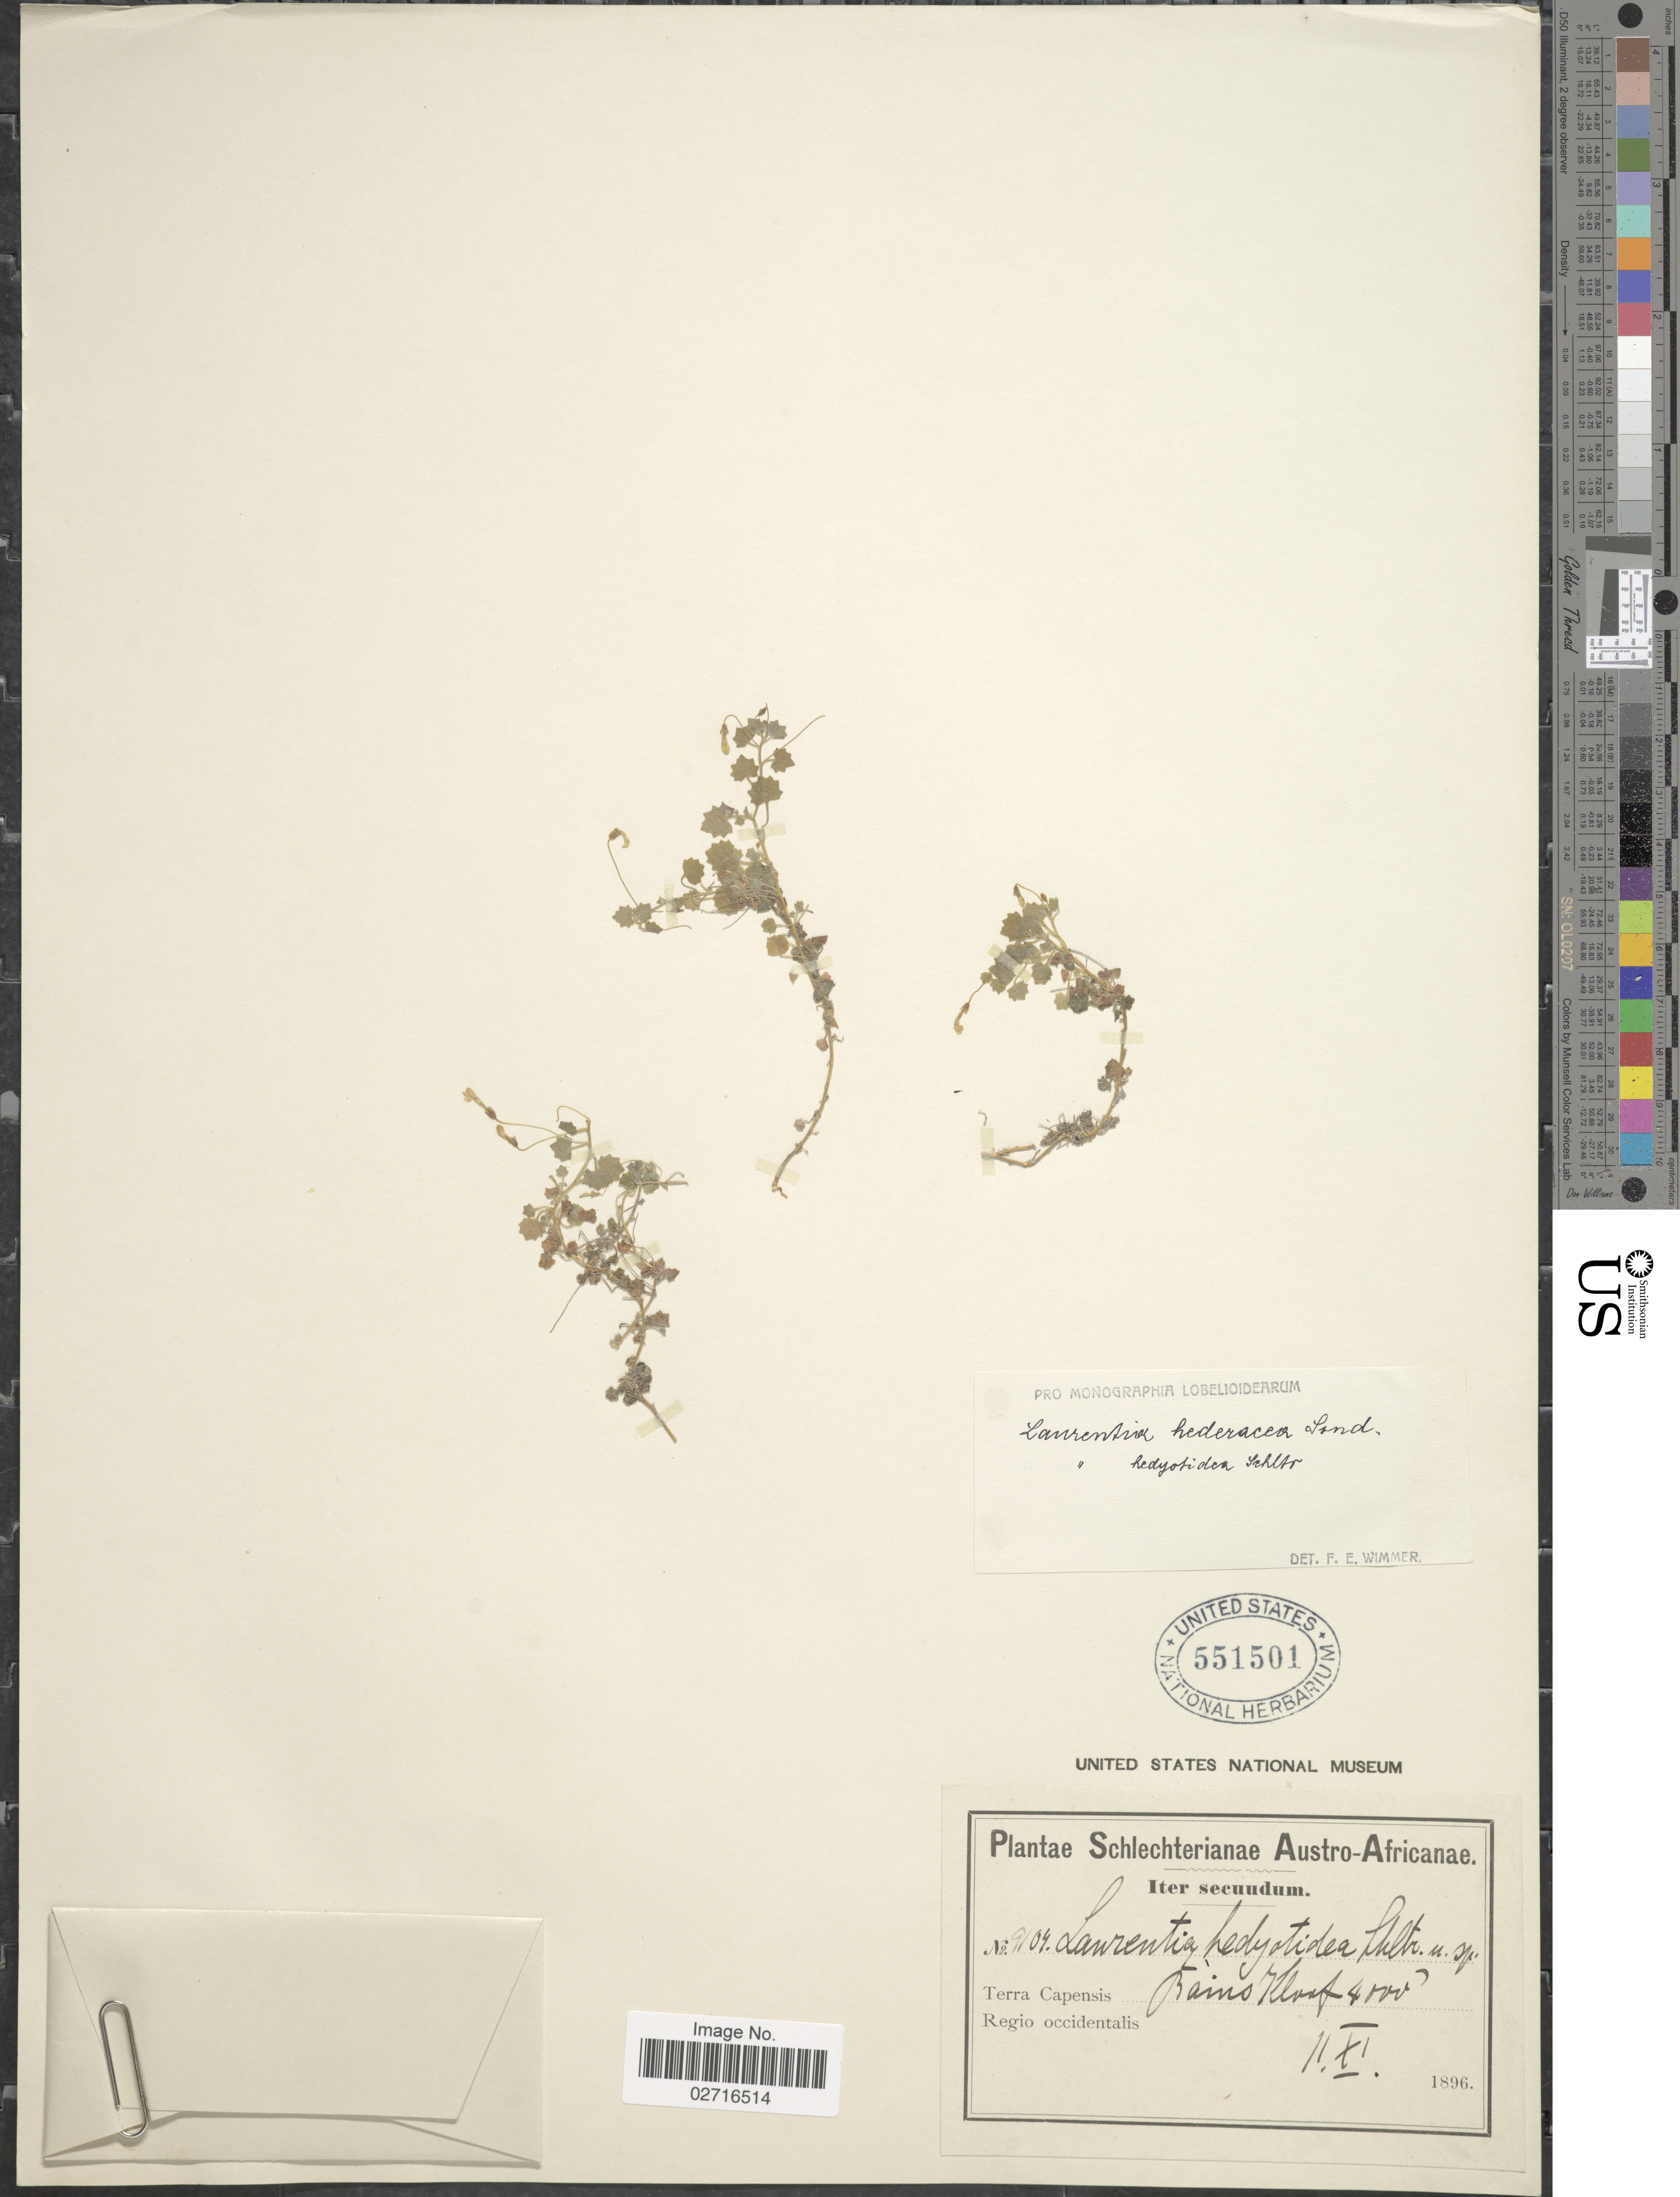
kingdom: Plantae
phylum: Tracheophyta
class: Magnoliopsida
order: Asterales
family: Campanulaceae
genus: Laurentia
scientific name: Laurentia hederacea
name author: Sond.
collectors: Schlechter, --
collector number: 9104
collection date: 1896-11-11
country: South Africa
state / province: Western Cape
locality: Austro-Africanae, Terra Capensis, Bains Kloof, Regio occidentalis.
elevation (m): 1219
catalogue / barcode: US 551501